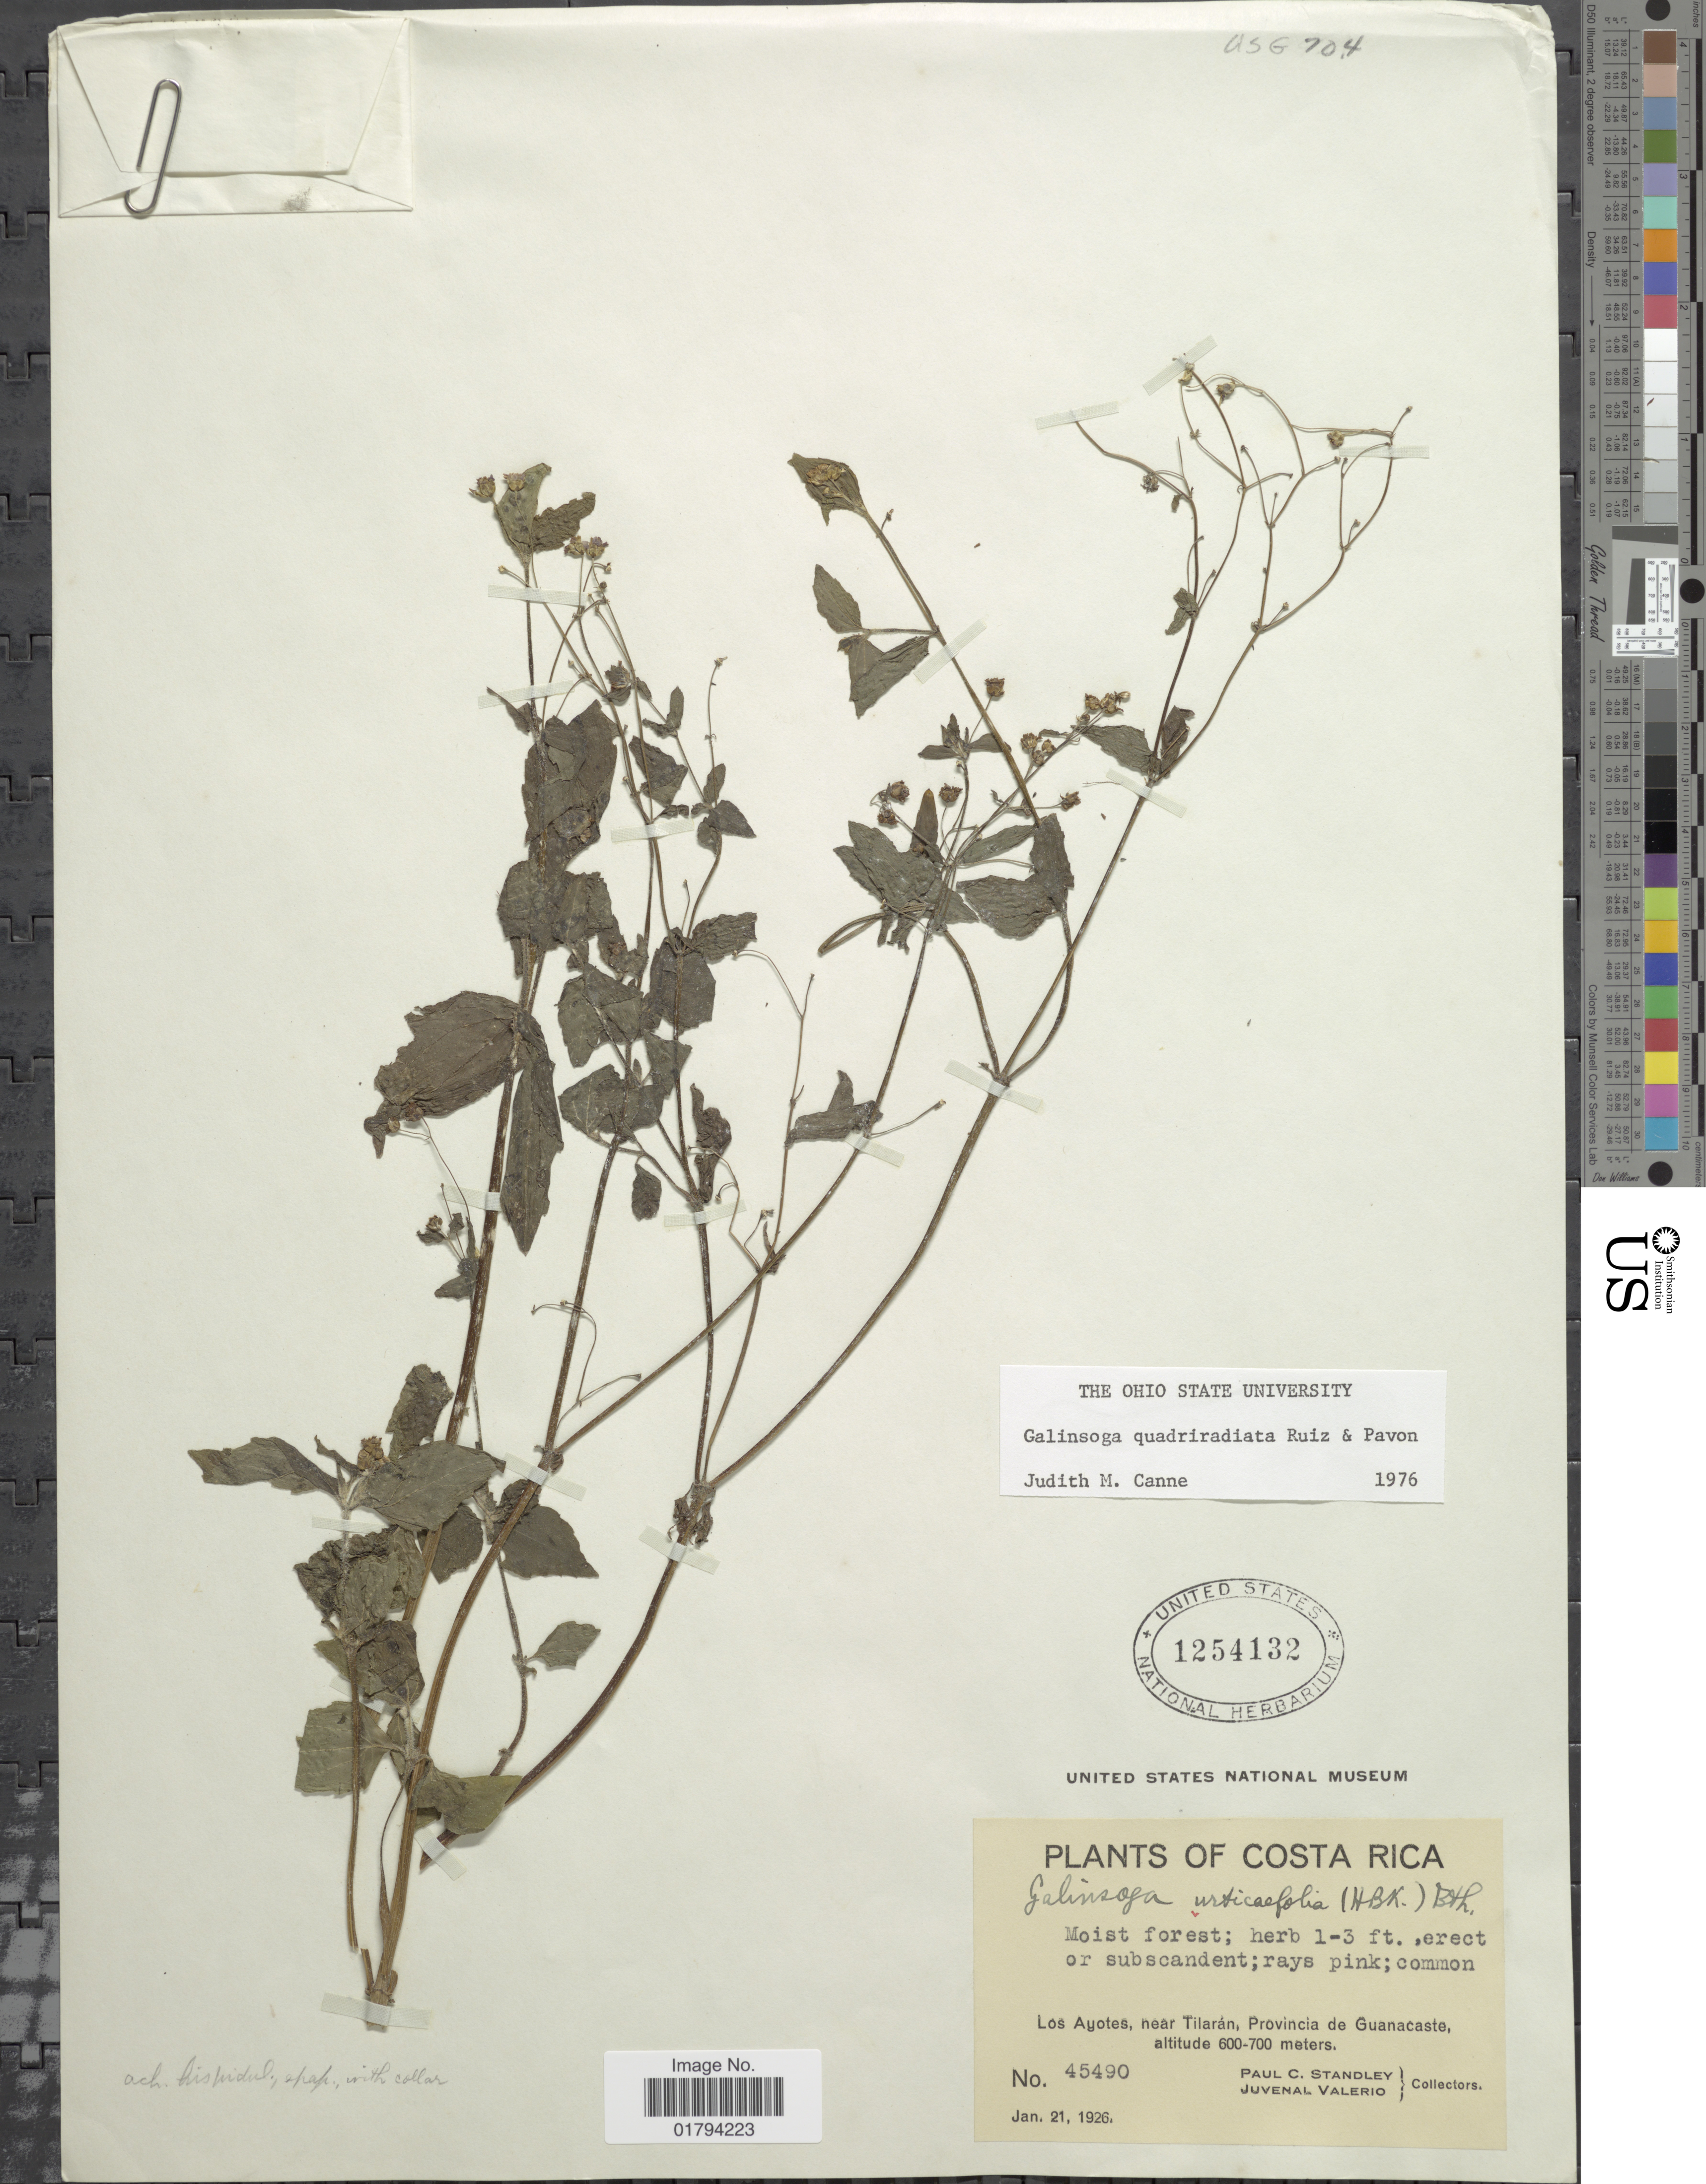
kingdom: Plantae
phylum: Tracheophyta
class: Magnoliopsida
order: Asterales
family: Asteraceae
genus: Galinsoga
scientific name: Galinsoga quadriradiata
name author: Ruiz & Pav.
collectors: P. C. Standley & J. Valerio R.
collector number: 45490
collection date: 1926-01-21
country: Costa Rica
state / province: Guanacaste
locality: Los Ayotes, near Tilaran.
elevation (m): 600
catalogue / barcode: US 1254132